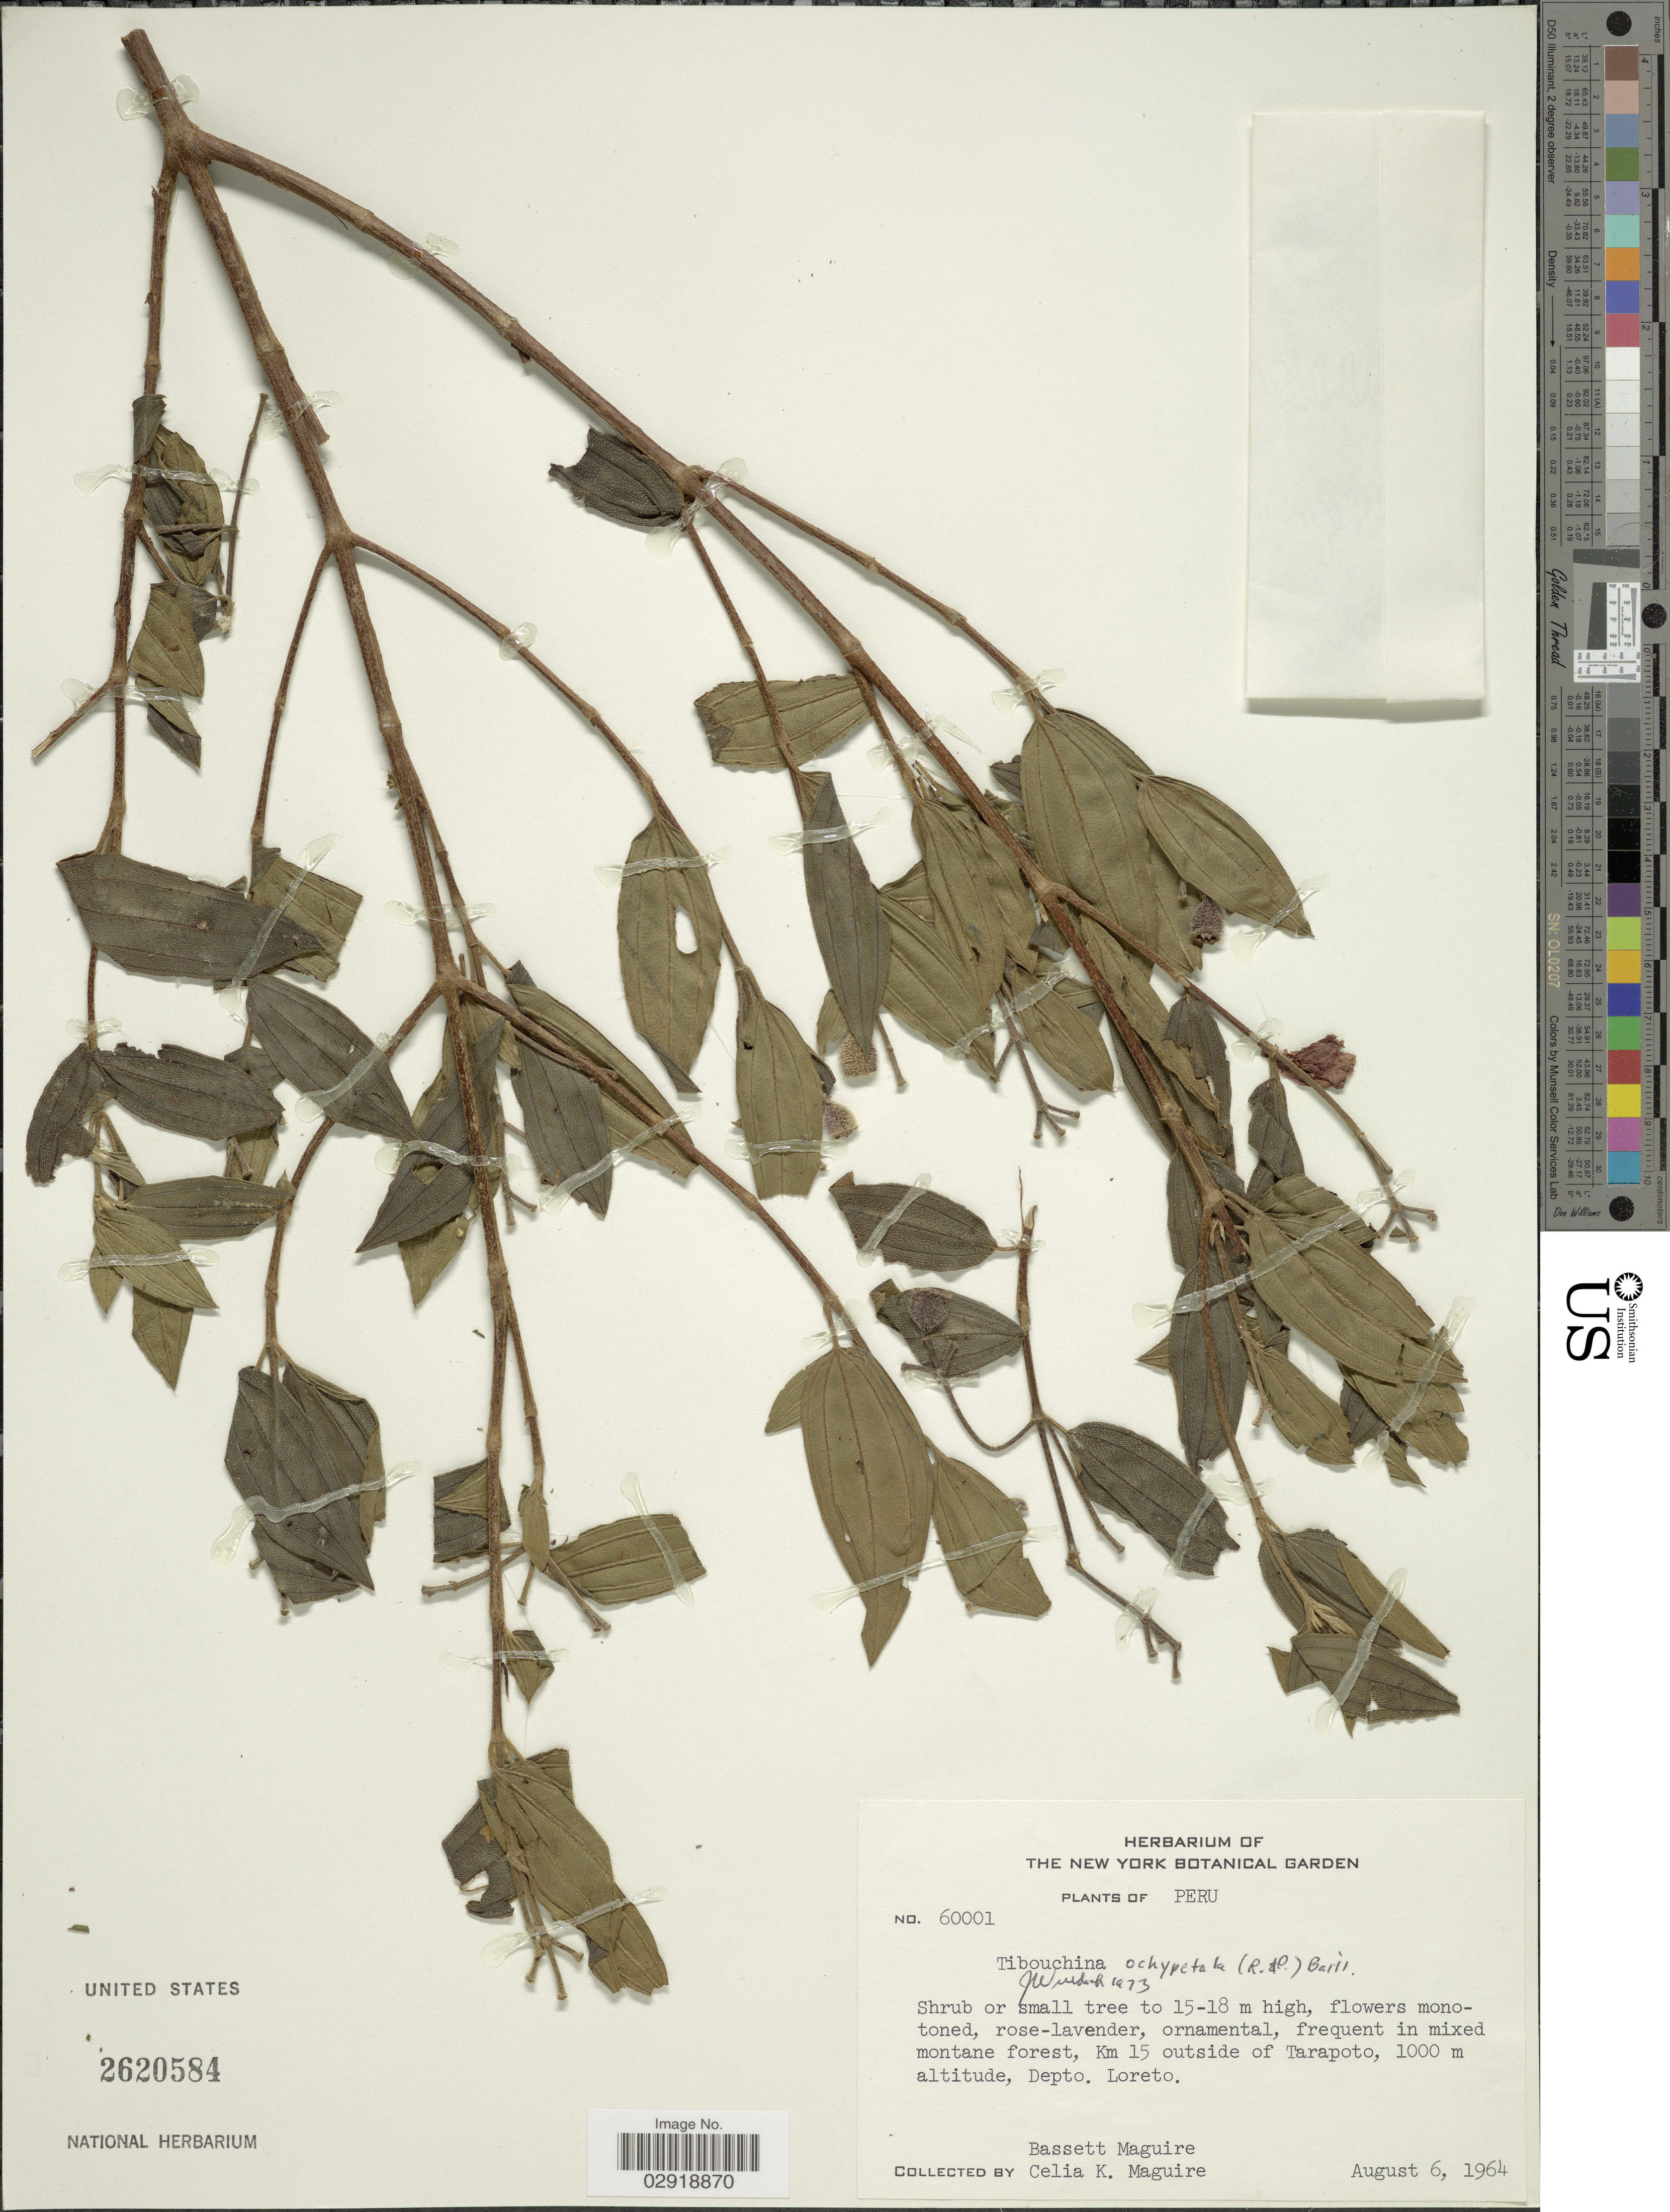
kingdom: Plantae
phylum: Tracheophyta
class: Magnoliopsida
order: Myrtales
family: Melastomataceae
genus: Pleroma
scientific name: Pleroma ochypetalum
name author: (Ruiz & Pav.) D. Don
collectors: B. Maguire & C. K. Maguire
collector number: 60001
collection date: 1964-08-06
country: Peru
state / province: Loreto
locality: Km 15 outside of Tarapoto, Depto. Loreto.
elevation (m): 1000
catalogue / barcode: US 2620584